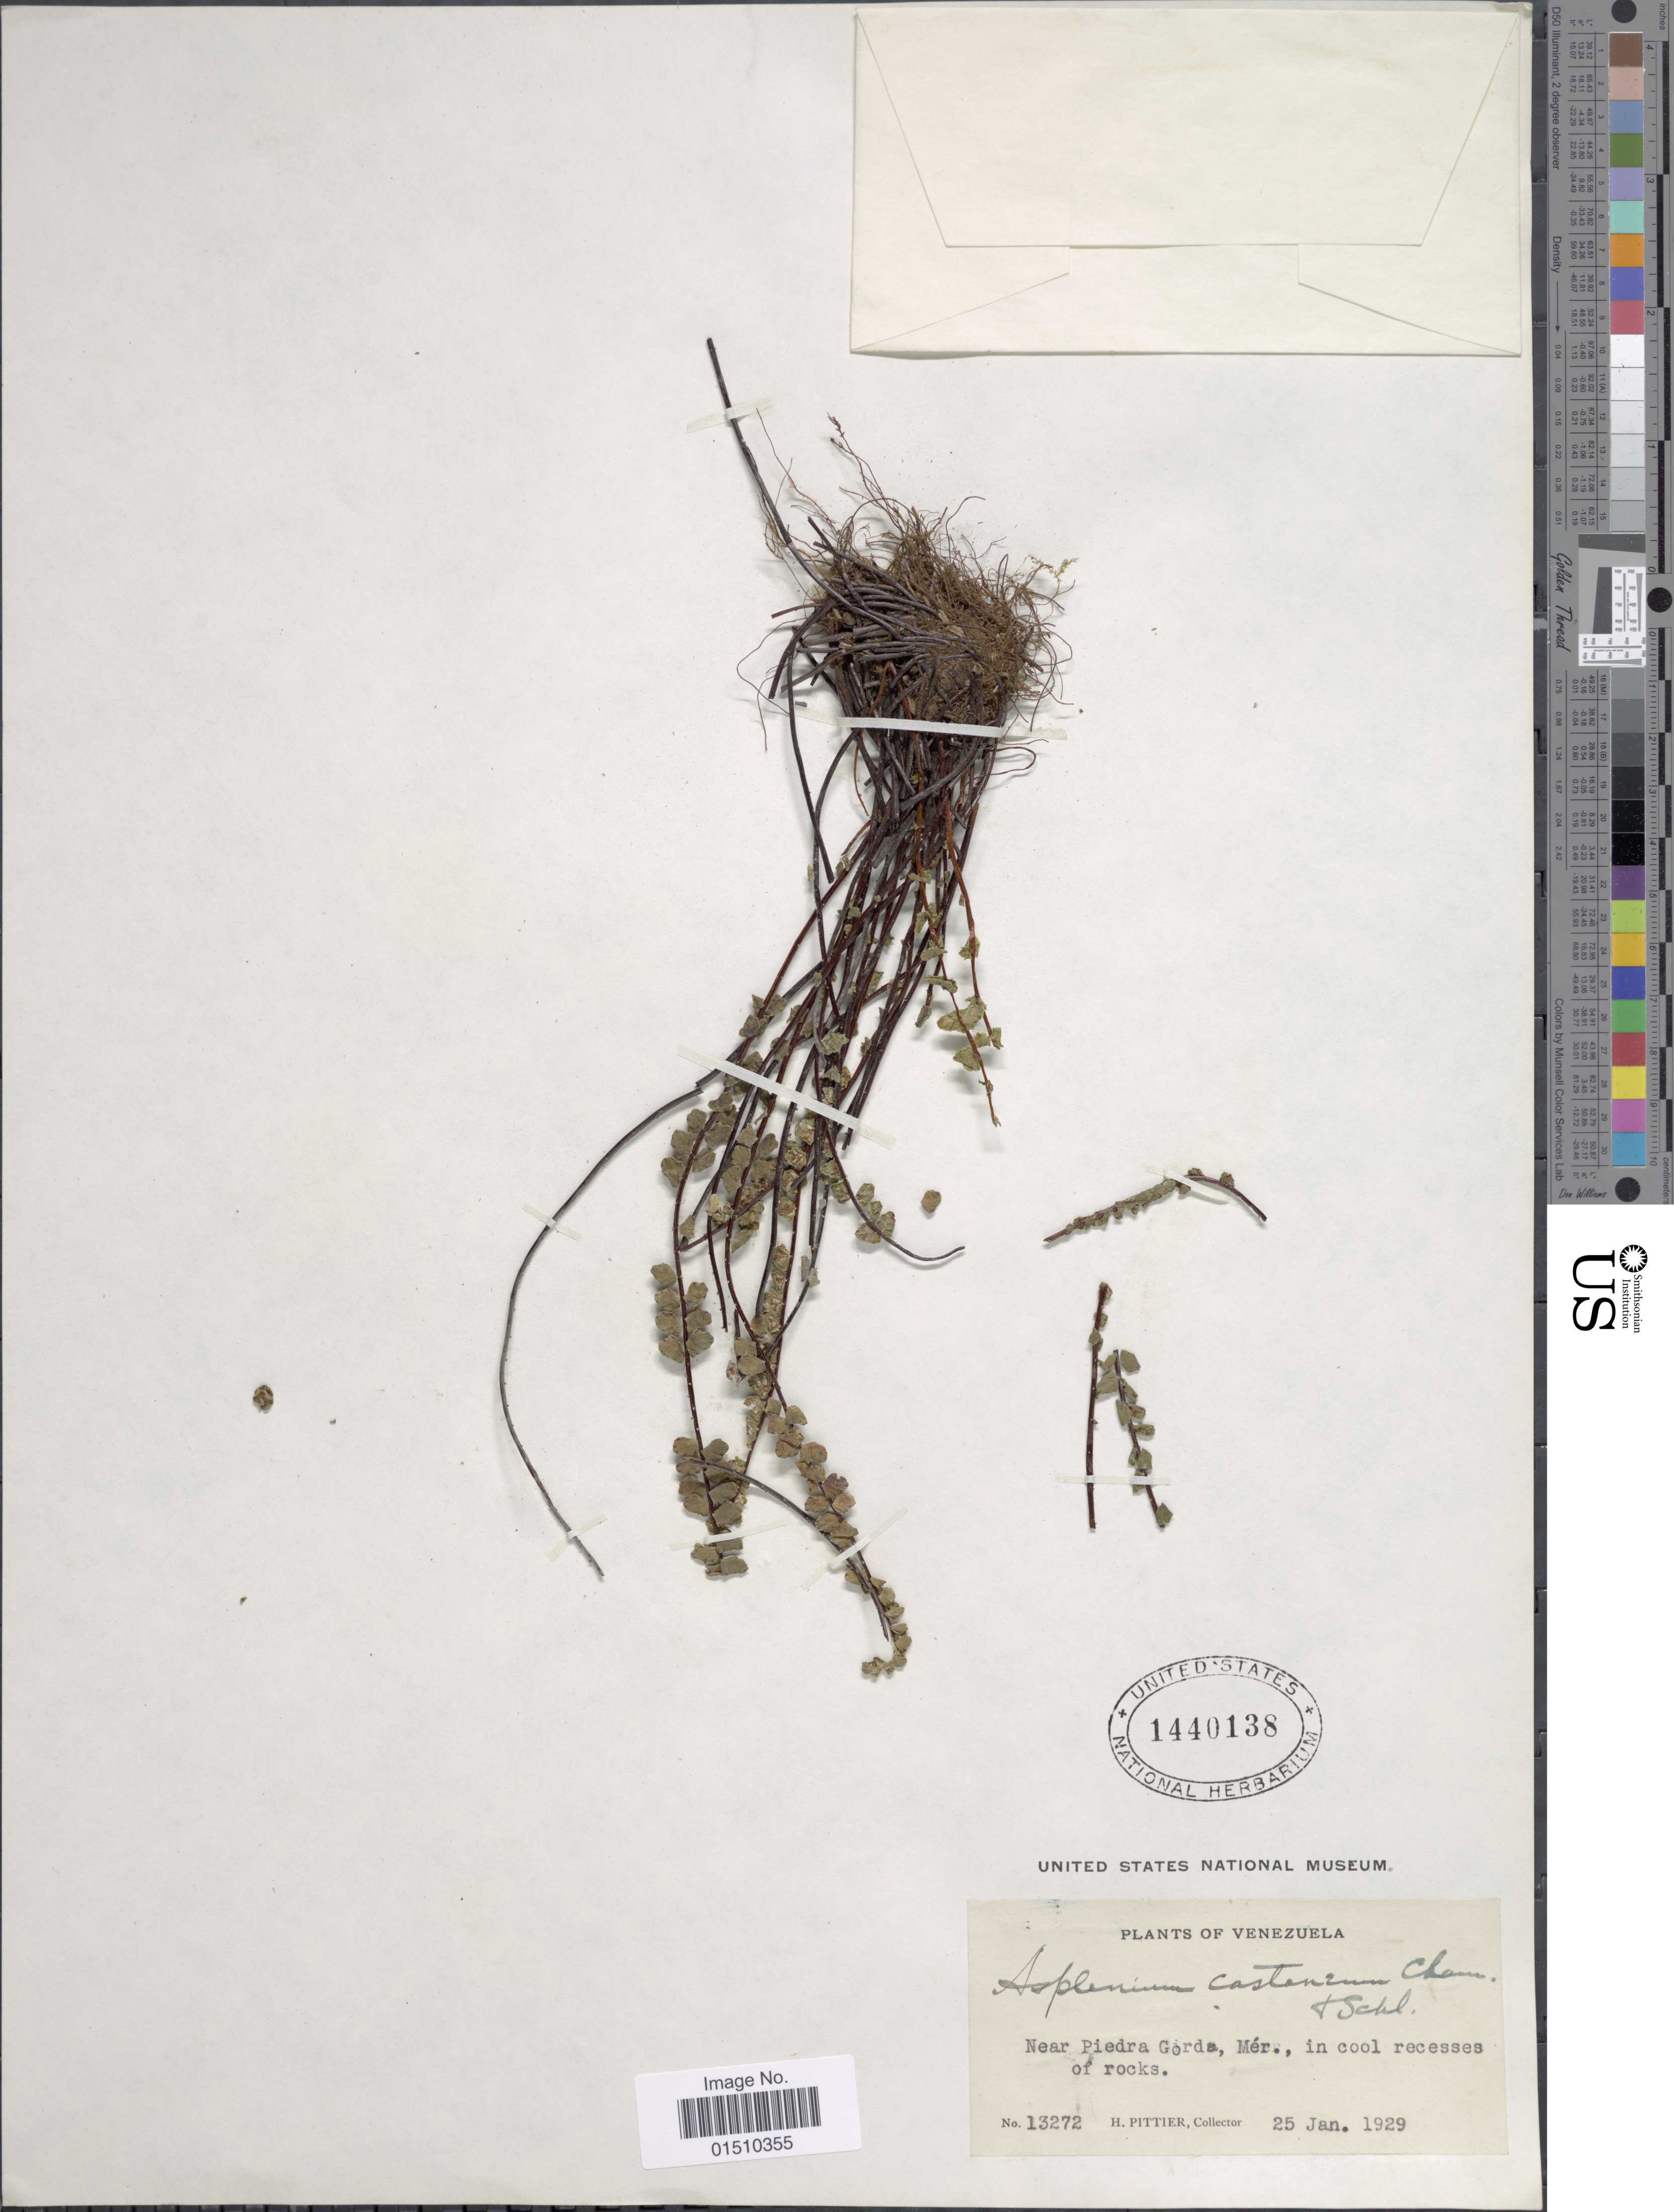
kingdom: Plantae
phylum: Tracheophyta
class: Polypodiopsida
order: Polypodiales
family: Aspleniaceae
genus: Asplenium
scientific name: Asplenium castaneum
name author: Schltdl. & Cham.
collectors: H. F. Pittier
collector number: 13272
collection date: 1929-01-25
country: Venezuela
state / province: Mérida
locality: Venezuela, Near Piedra Gordo, Mer.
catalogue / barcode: US 1440138